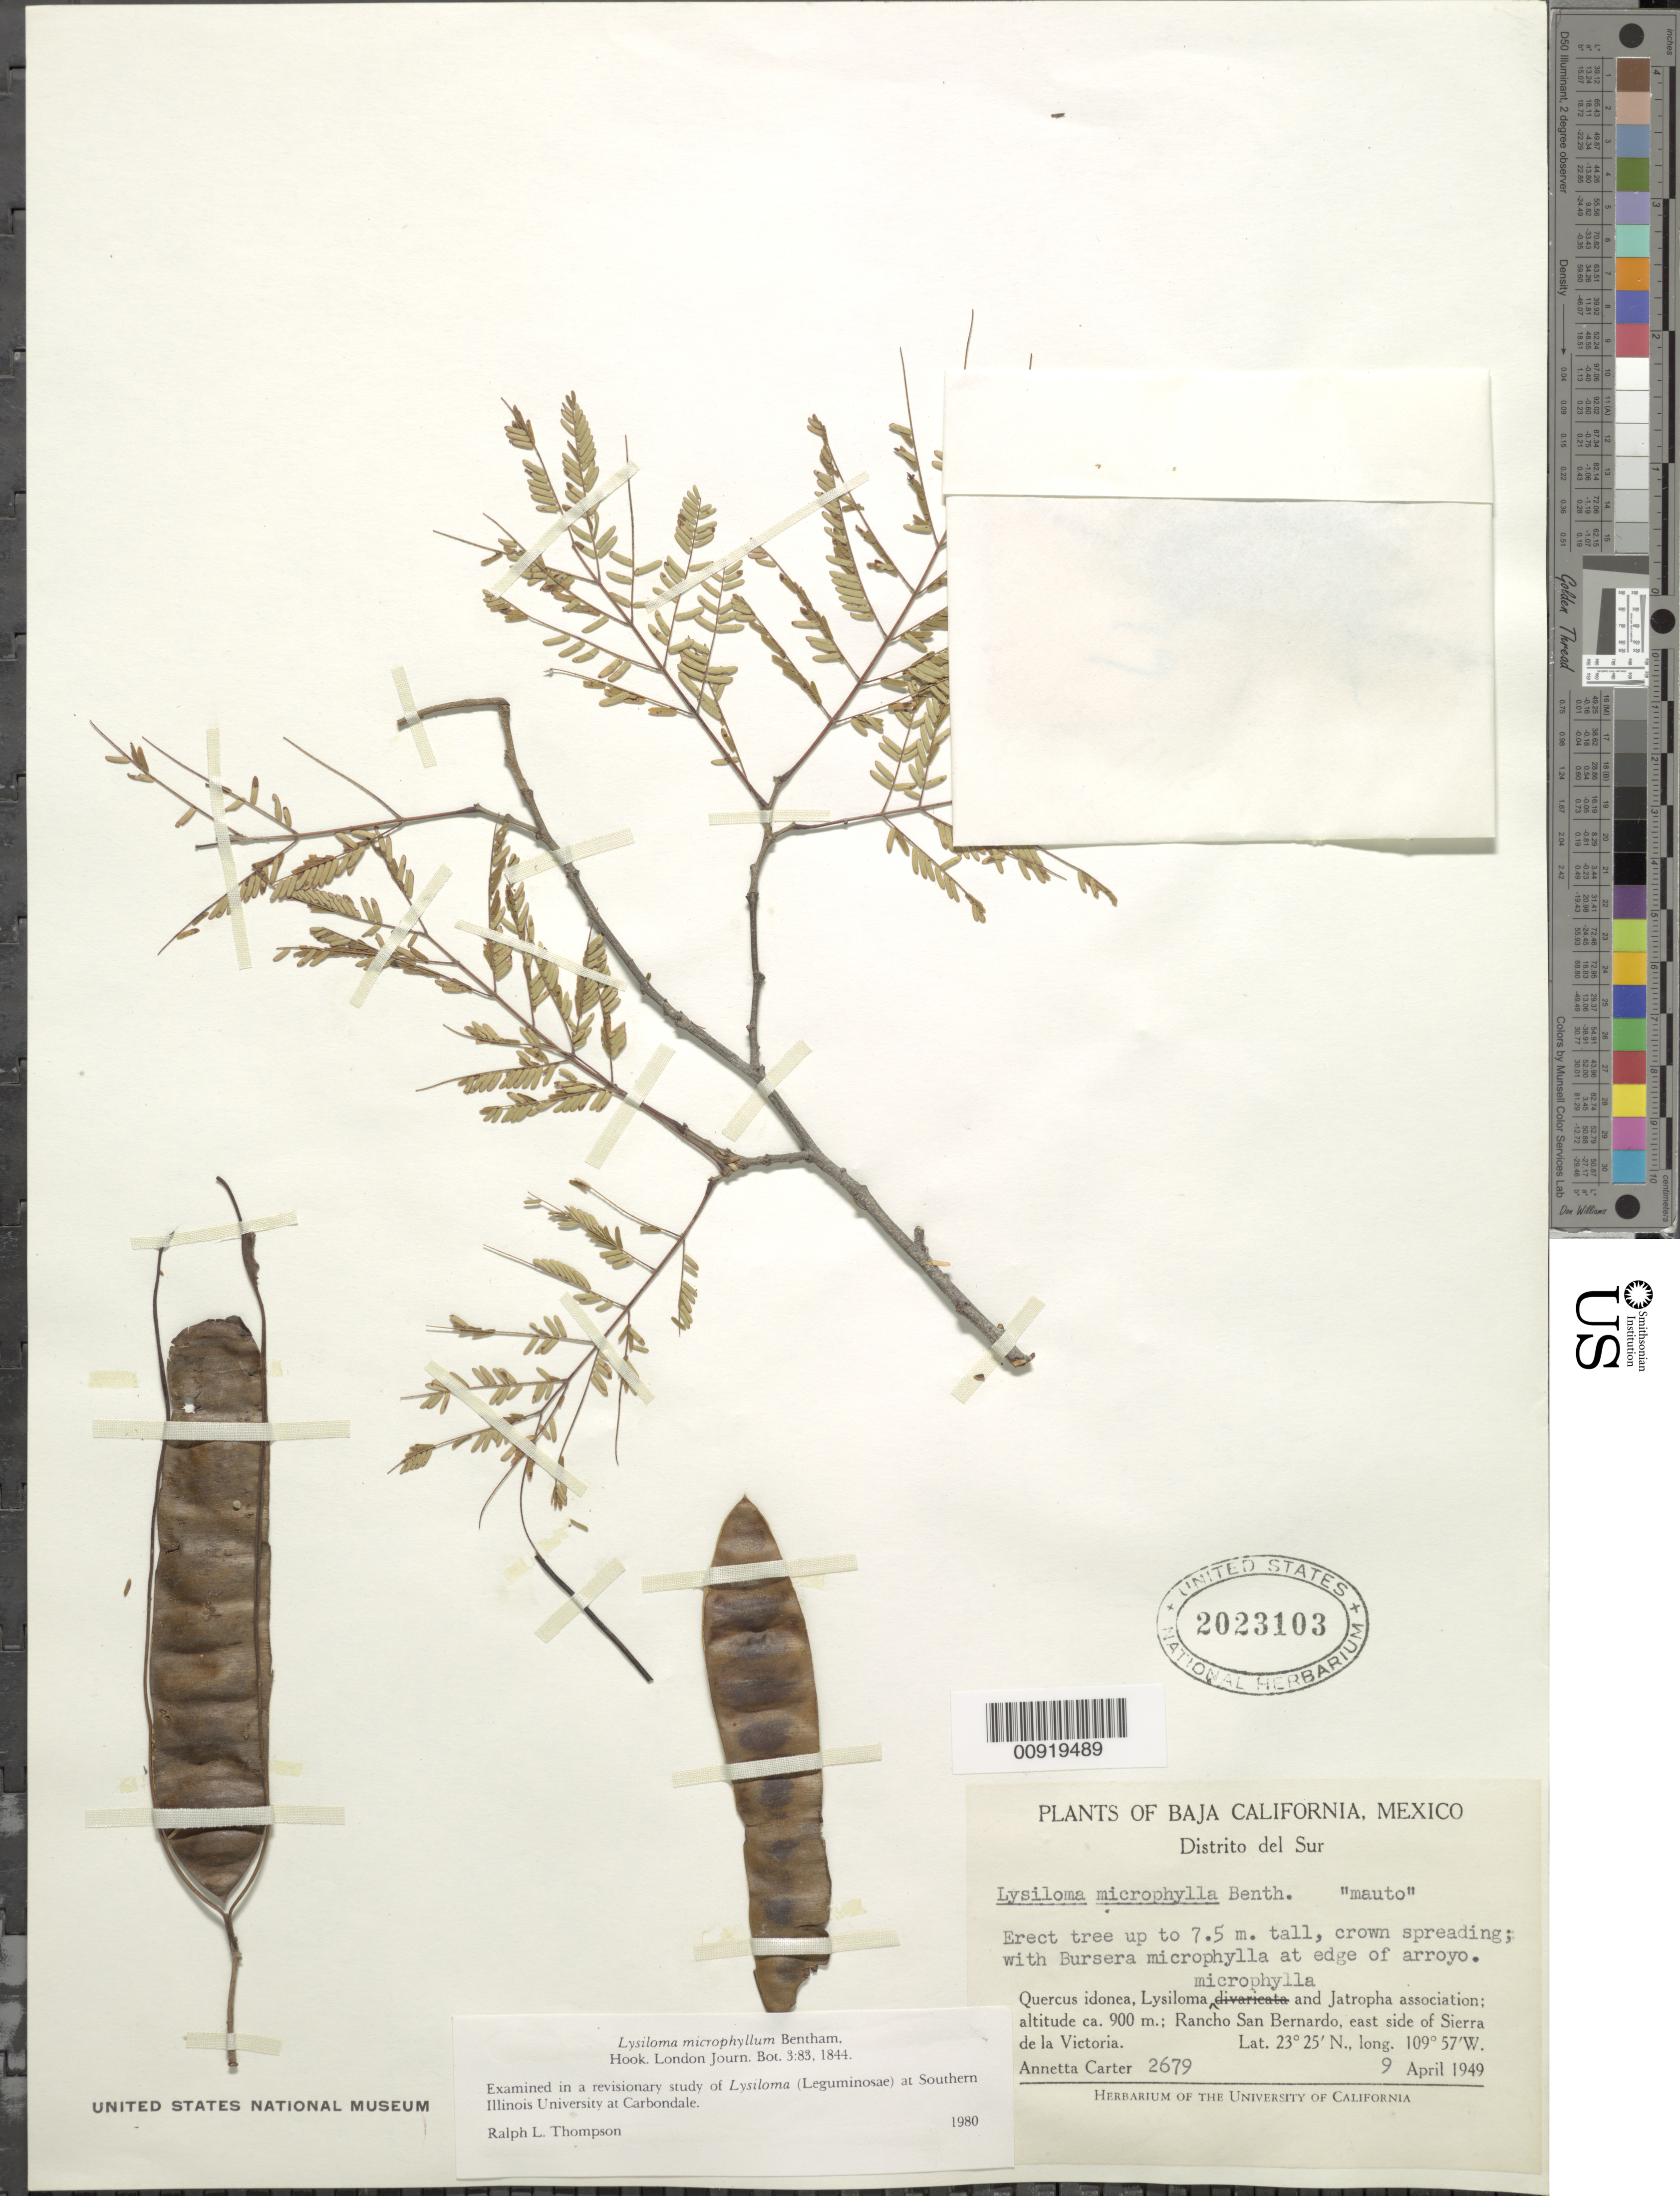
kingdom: Plantae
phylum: Tracheophyta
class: Magnoliopsida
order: Fabales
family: Fabaceae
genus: Lysiloma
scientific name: Lysiloma microphyllum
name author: Benth.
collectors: A. M. Carter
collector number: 2679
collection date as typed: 09 Apr 1949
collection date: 1949-04-09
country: Mexico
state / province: Baja California Sur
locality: Rancho San Bernardo, east side of Sierra de la Victoria, Baja California Distrito del Sur.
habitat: With Bursera microphyla at edge of arroyo. Quecus idonea, Lysiloma microphylla and Jatropha association.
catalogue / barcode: US 2023103